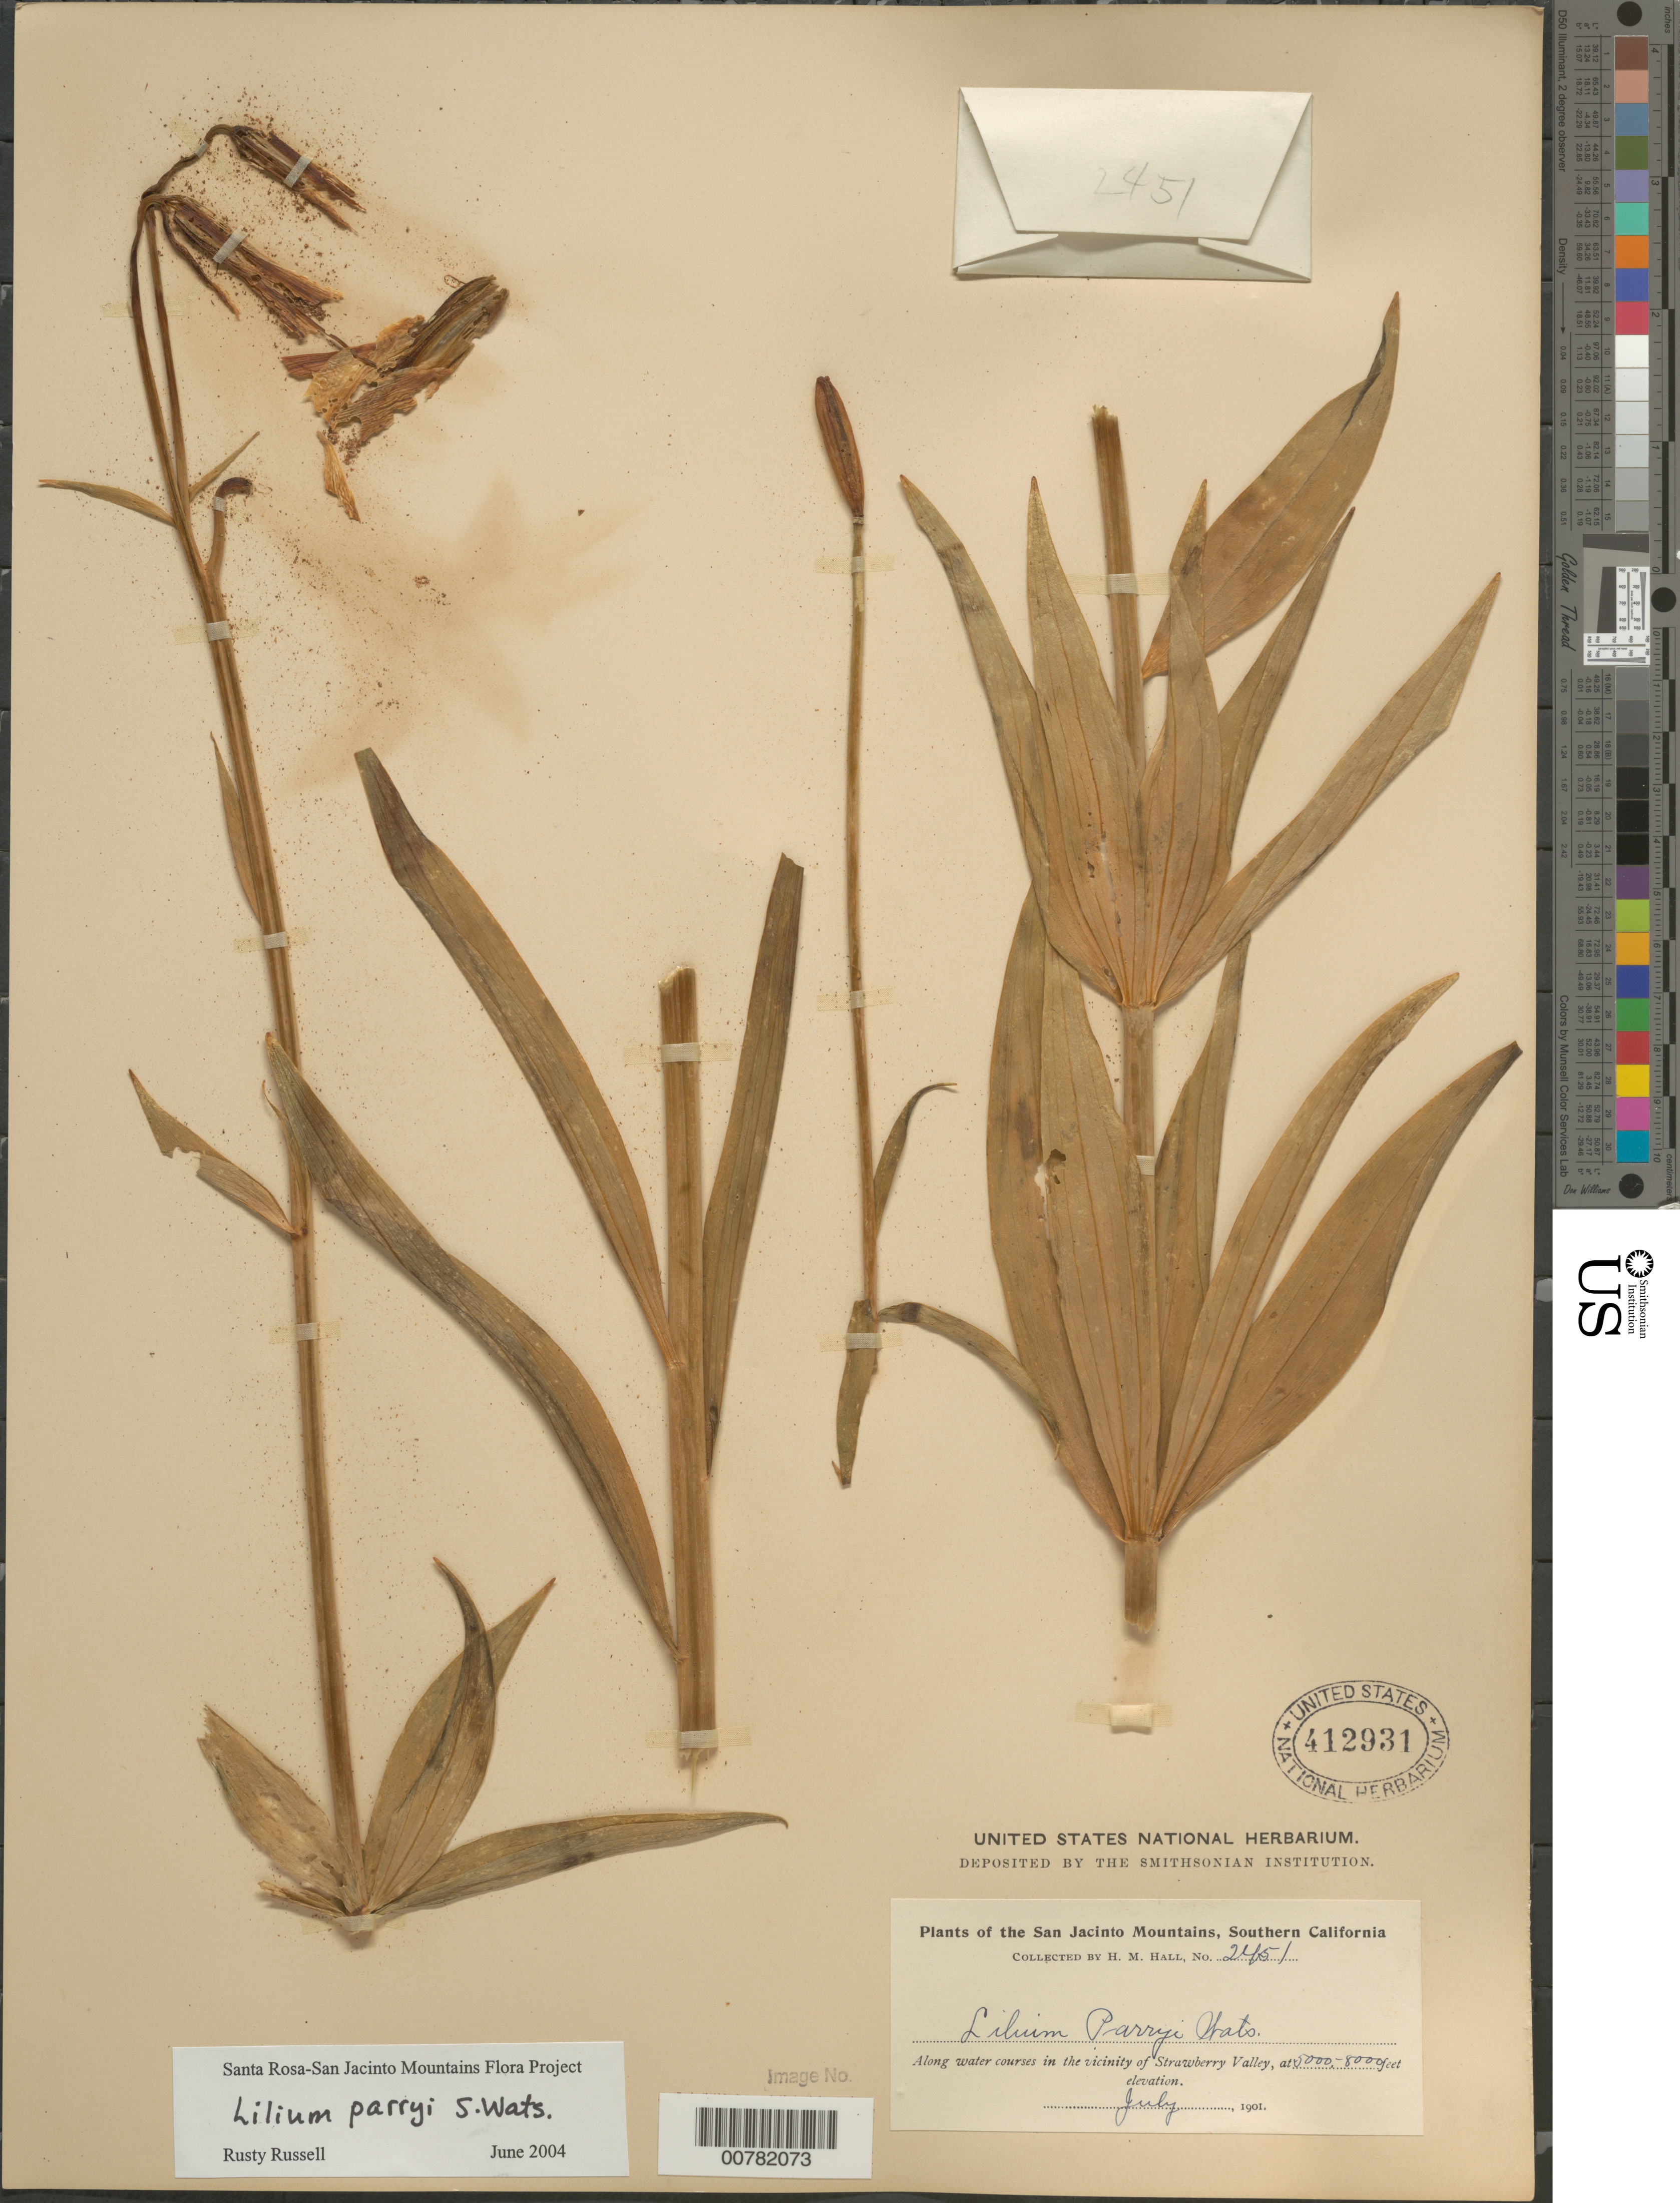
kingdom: Plantae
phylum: Tracheophyta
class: Liliopsida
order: Liliales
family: Liliaceae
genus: Lilium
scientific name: Lilium parryi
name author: S. Watson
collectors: H. M. Hall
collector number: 2451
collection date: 1901-07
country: United States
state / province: California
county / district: Riverside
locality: The San Jacinto Mountains, Southern California. Along water courses in the vicinity of Strawberry Valley.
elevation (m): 1524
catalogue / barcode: US 412931